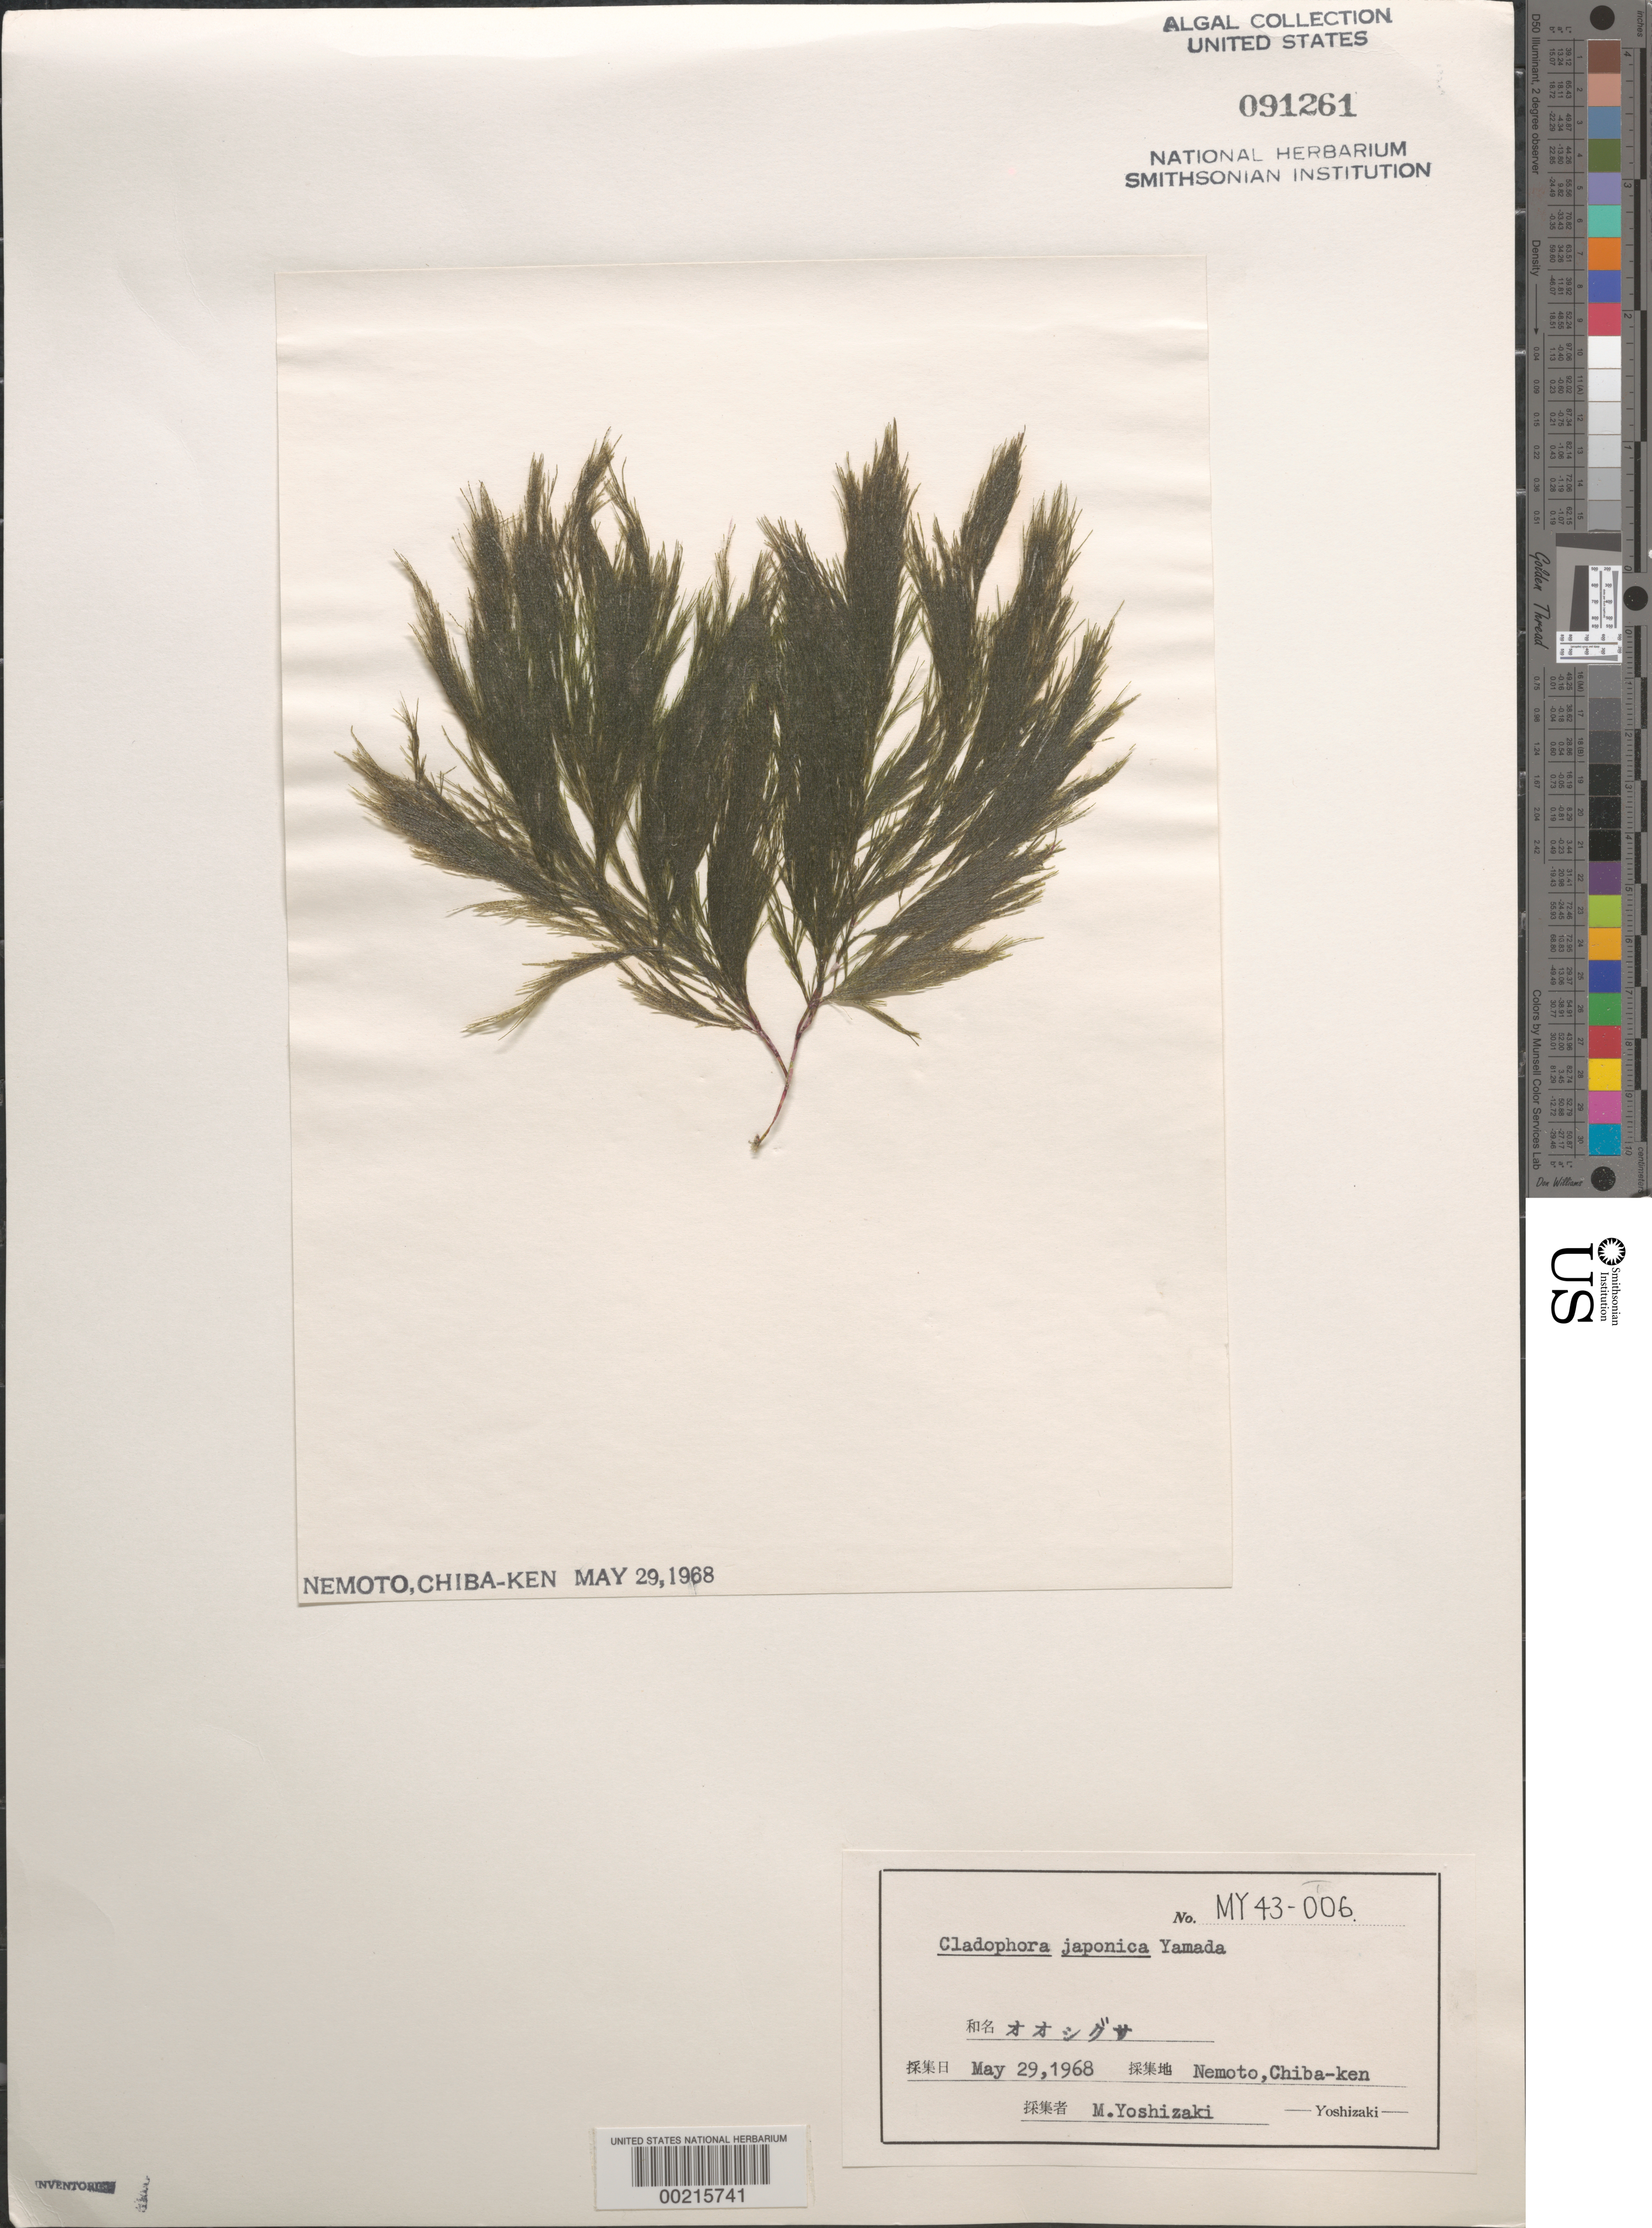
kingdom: Plantae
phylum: Chlorophyta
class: Ulvophyceae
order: Cladophorales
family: Cladophoraceae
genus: Lychaete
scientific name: Lychaete japonica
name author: (Yamada) M.J. Wynne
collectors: M. Yoshizaki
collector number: My 43-006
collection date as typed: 29 May 1968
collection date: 1968-05-29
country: Japan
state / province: Tiba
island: Honshu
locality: Nemoto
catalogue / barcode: US 91261